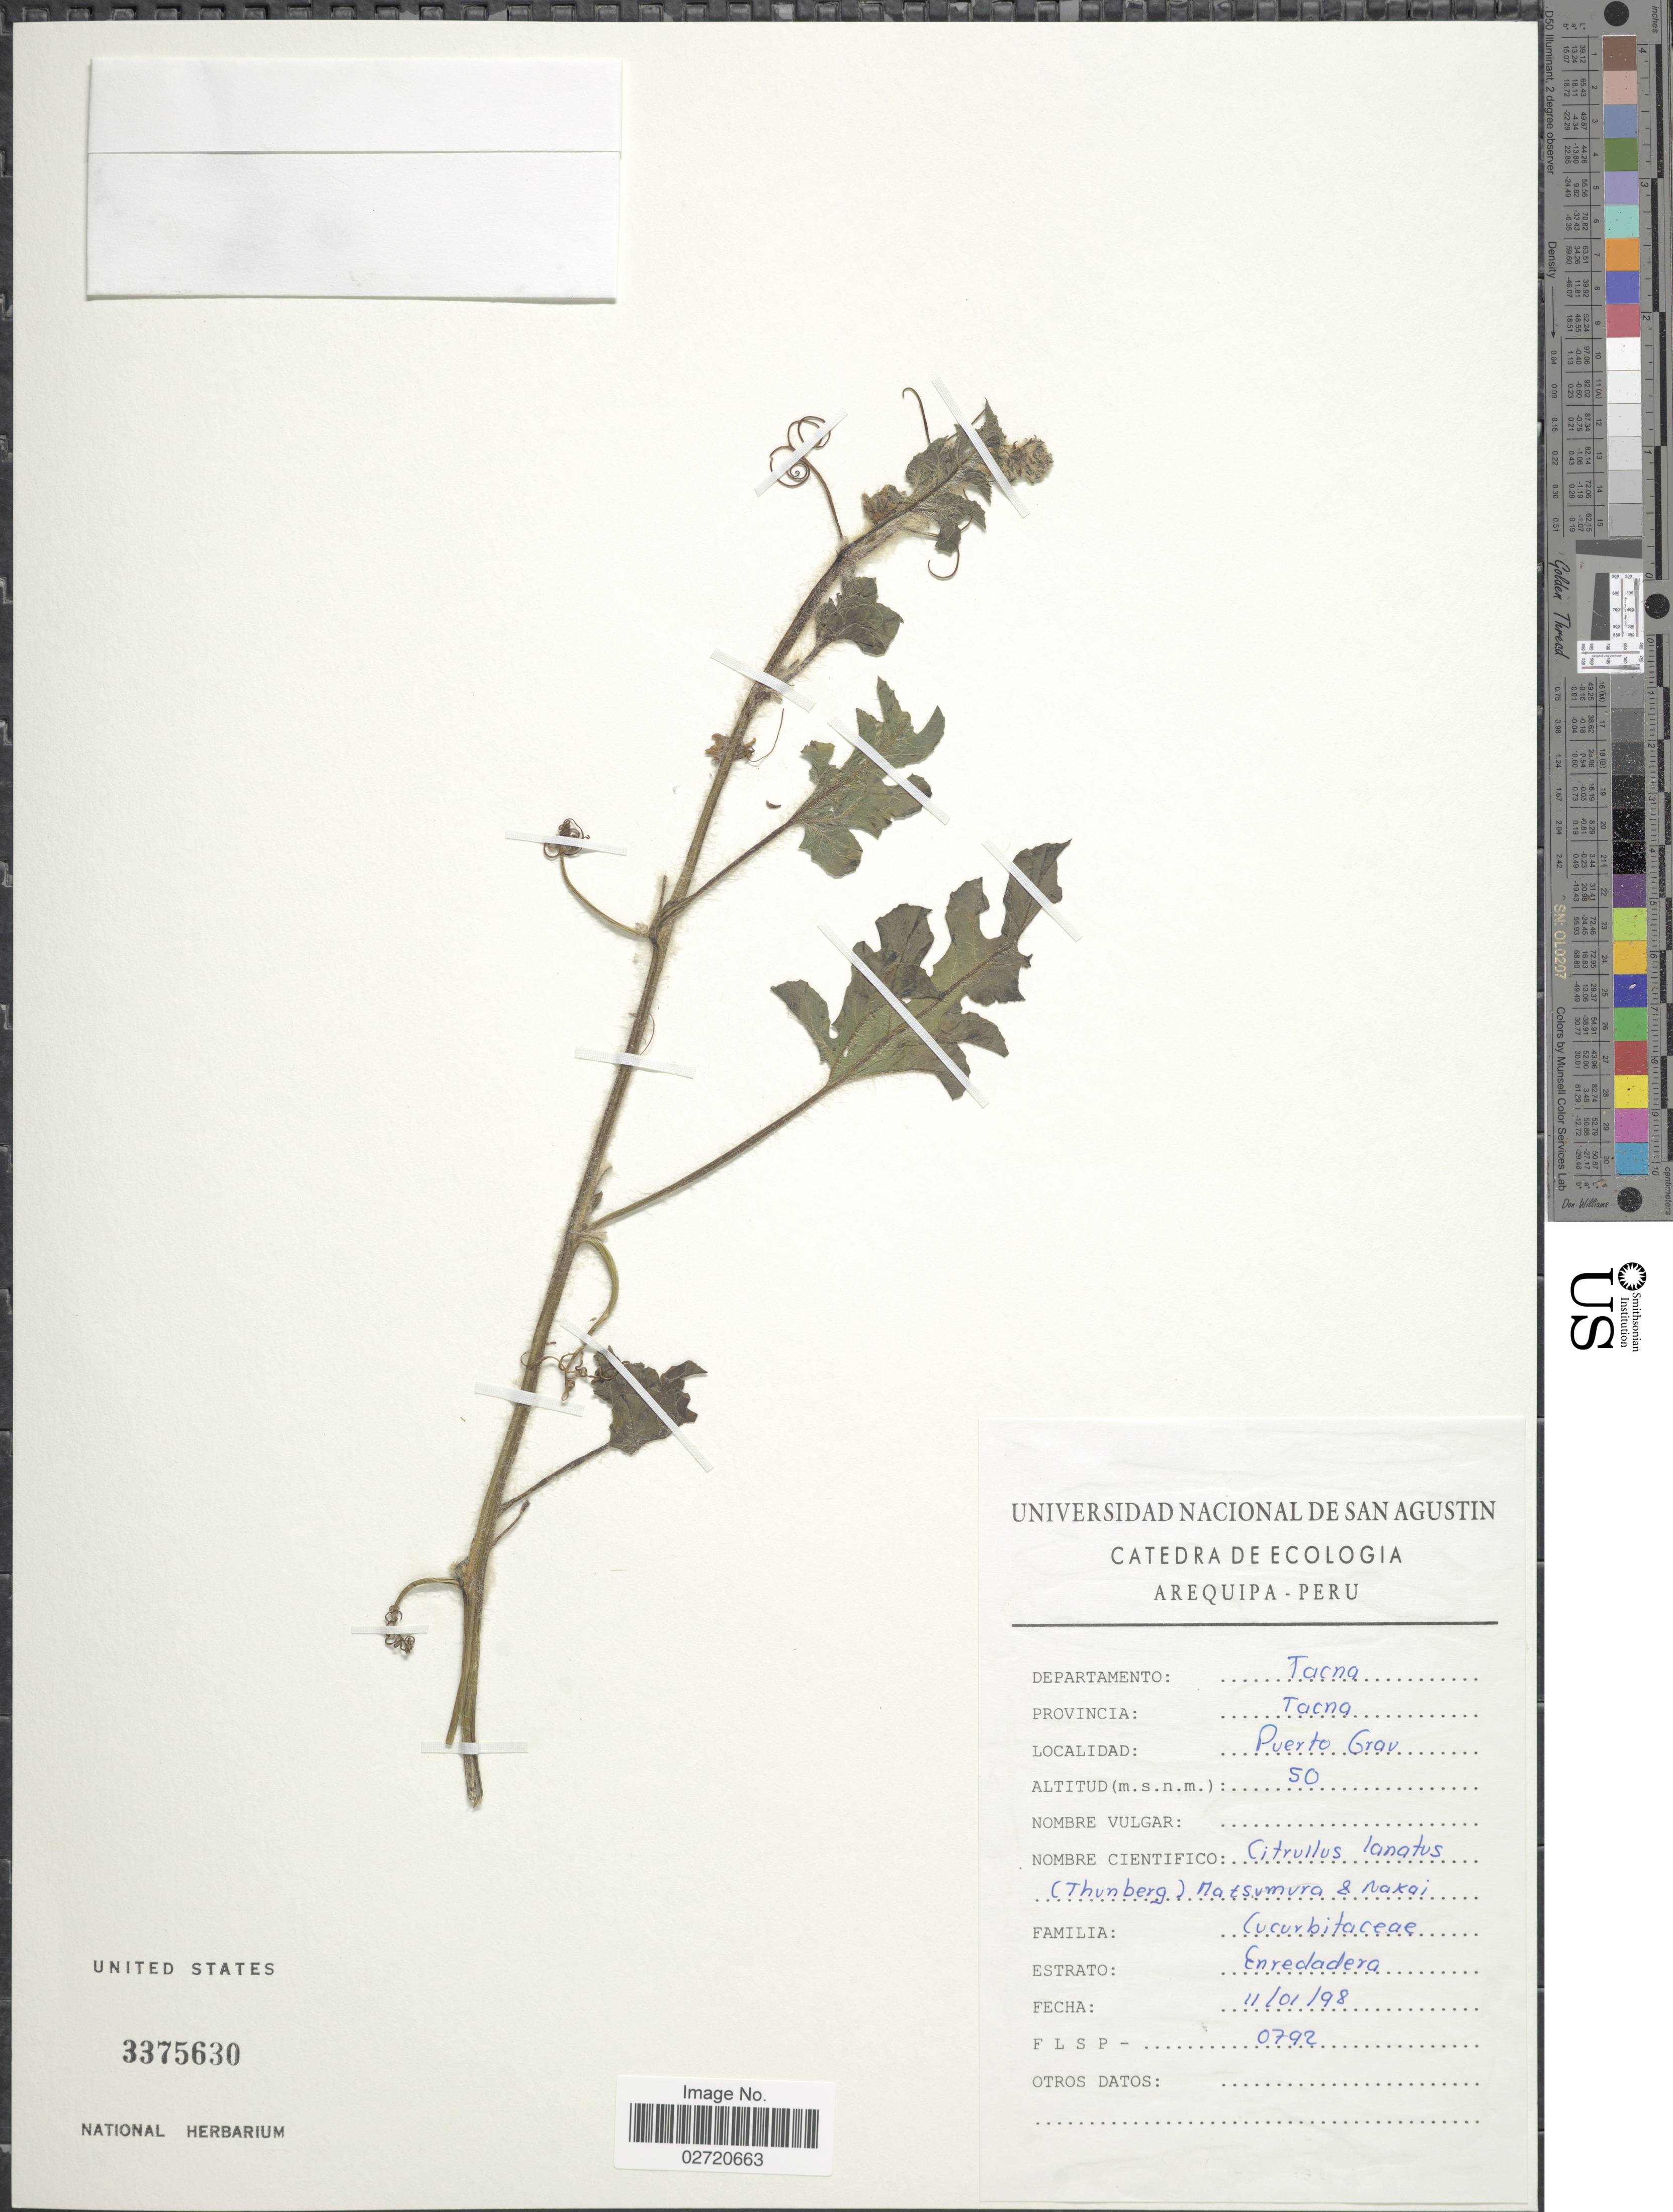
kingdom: Plantae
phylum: Tracheophyta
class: Magnoliopsida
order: Cucurbitales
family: Cucurbitaceae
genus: Citrullus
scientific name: Citrullus lanatus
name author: (Thunb.) Matsum. & Nakai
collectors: Universidad Nacional de San Agustin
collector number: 0792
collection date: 1998-01-11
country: Peru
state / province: Tacna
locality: Departamento: Tacna. Provincia: Tacna, Puerto Grau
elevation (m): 50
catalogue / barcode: US 3375630